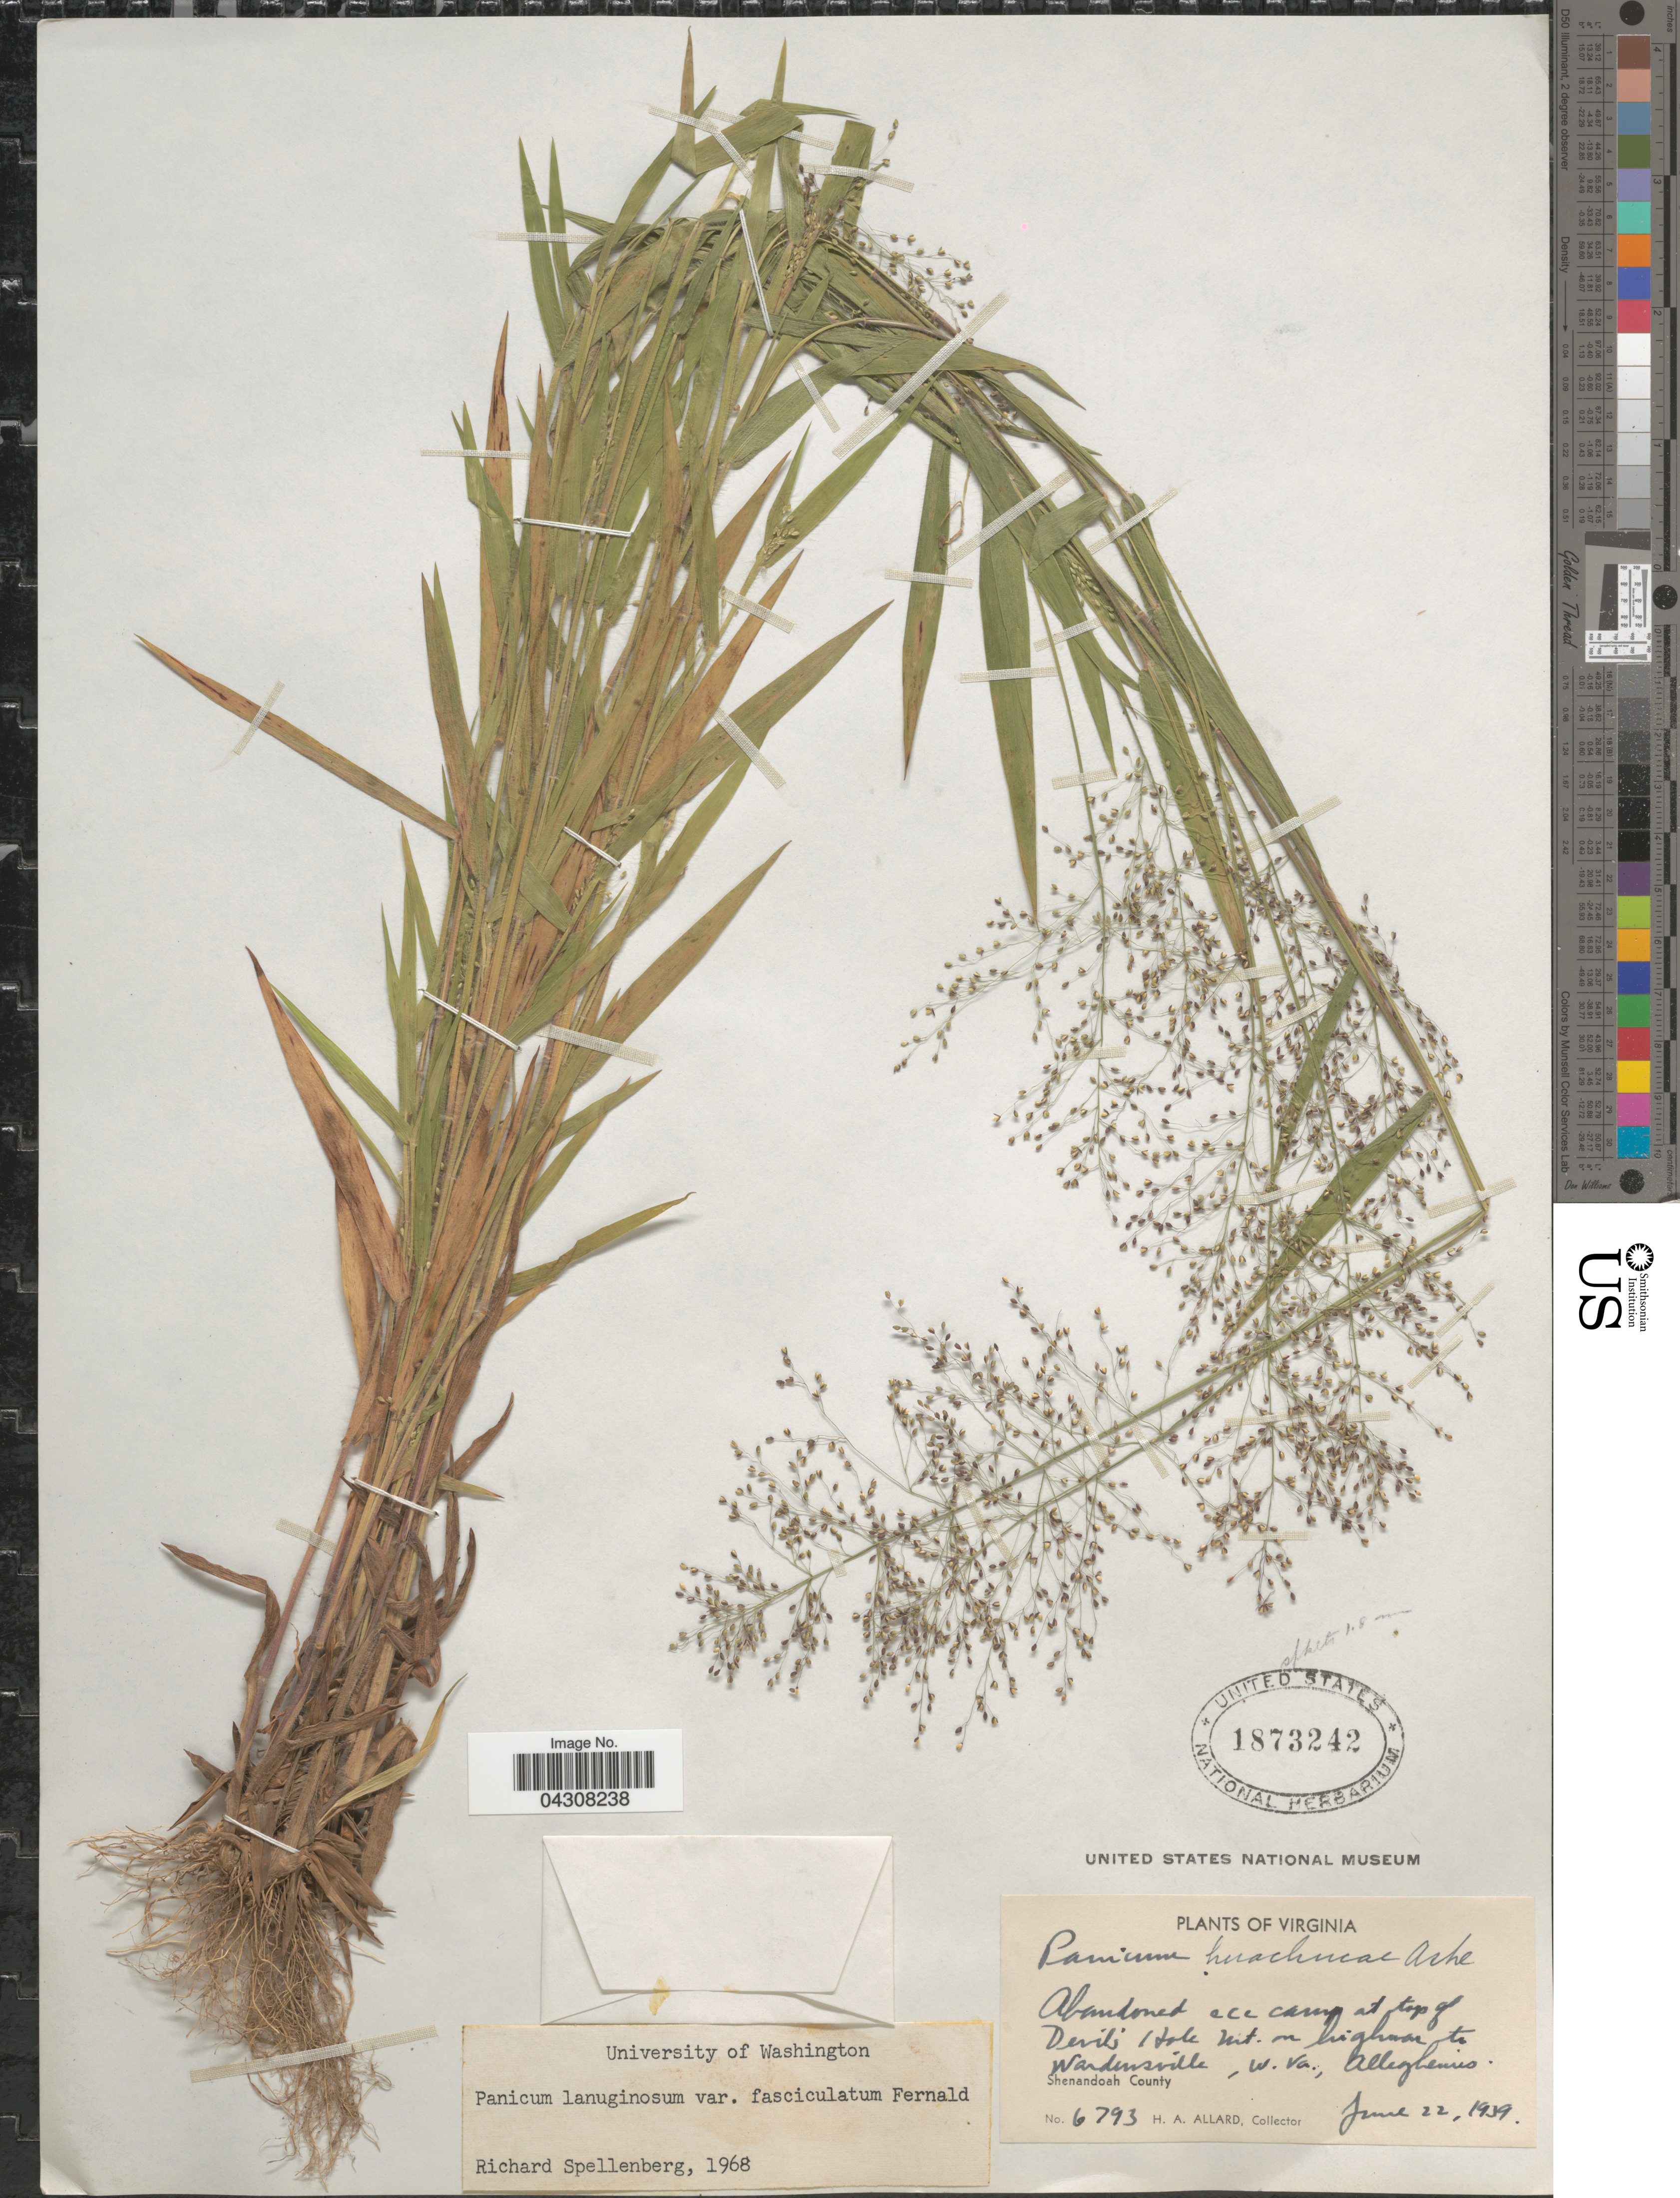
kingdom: Plantae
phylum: Tracheophyta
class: Liliopsida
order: Poales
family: Poaceae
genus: Dichanthelium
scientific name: Dichanthelium acuminatum var. acuminatum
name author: (Sw.) Gould & C.A. Clark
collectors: H. A. Allard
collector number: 6793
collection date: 1939-06-22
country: United States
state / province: Virginia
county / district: Shenandoah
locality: Abandoned ace camp at top of Devil's Hole Mt. on bighorn to Wardensville, W.Va. Alleghenies. Shenandoah County.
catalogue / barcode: US 1873242